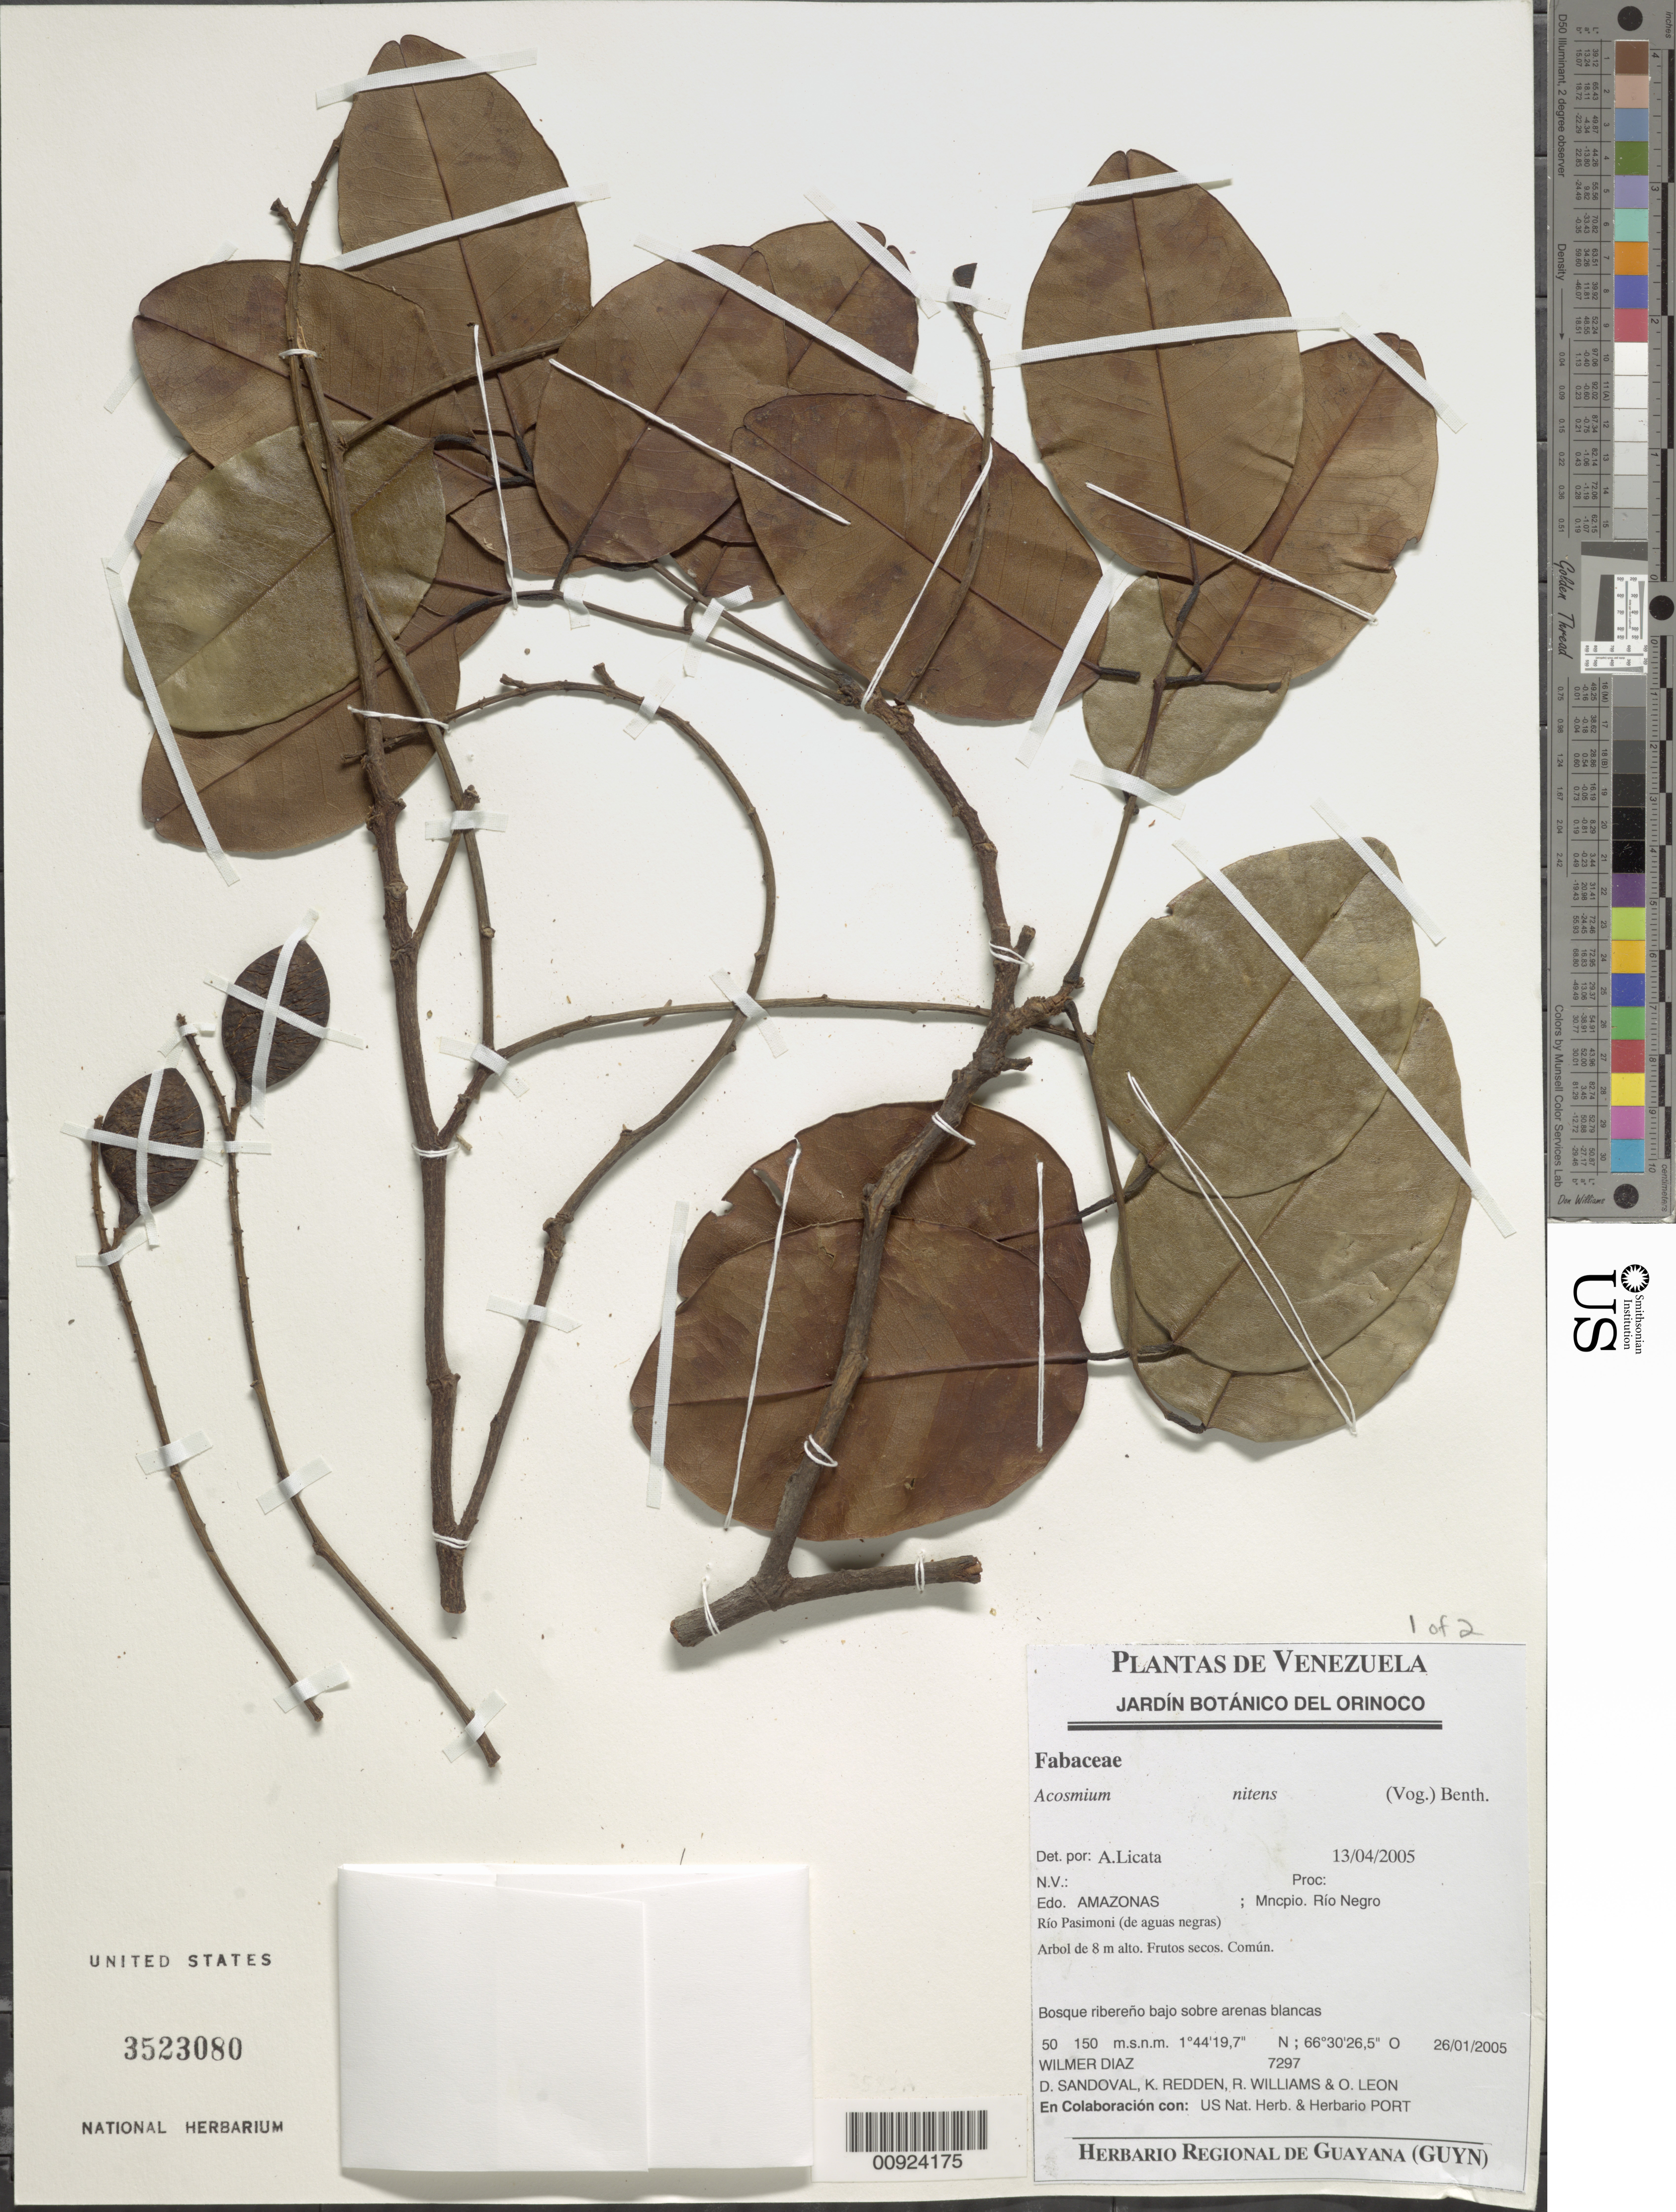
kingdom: Plantae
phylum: Tracheophyta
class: Magnoliopsida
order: Fabales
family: Fabaceae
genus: Acosmium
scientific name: Acosmium nitens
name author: (Vogel) Yakovlev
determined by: Licata, A., (PORT), Univ. Nac. Exp. de los Llanos Ezequiel Zamora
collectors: W. Díaz P., D. Sandoval, K. M. Redden, R. Williams & O. León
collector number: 7297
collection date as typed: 26-Jan-05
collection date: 2005-01-26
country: Venezuela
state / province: Amazonas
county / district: Río Negro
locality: Río Pasimoni (de aguas negras)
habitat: Bosque ribereno bajo sobre arenas blancas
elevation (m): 50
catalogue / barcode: US 3523080